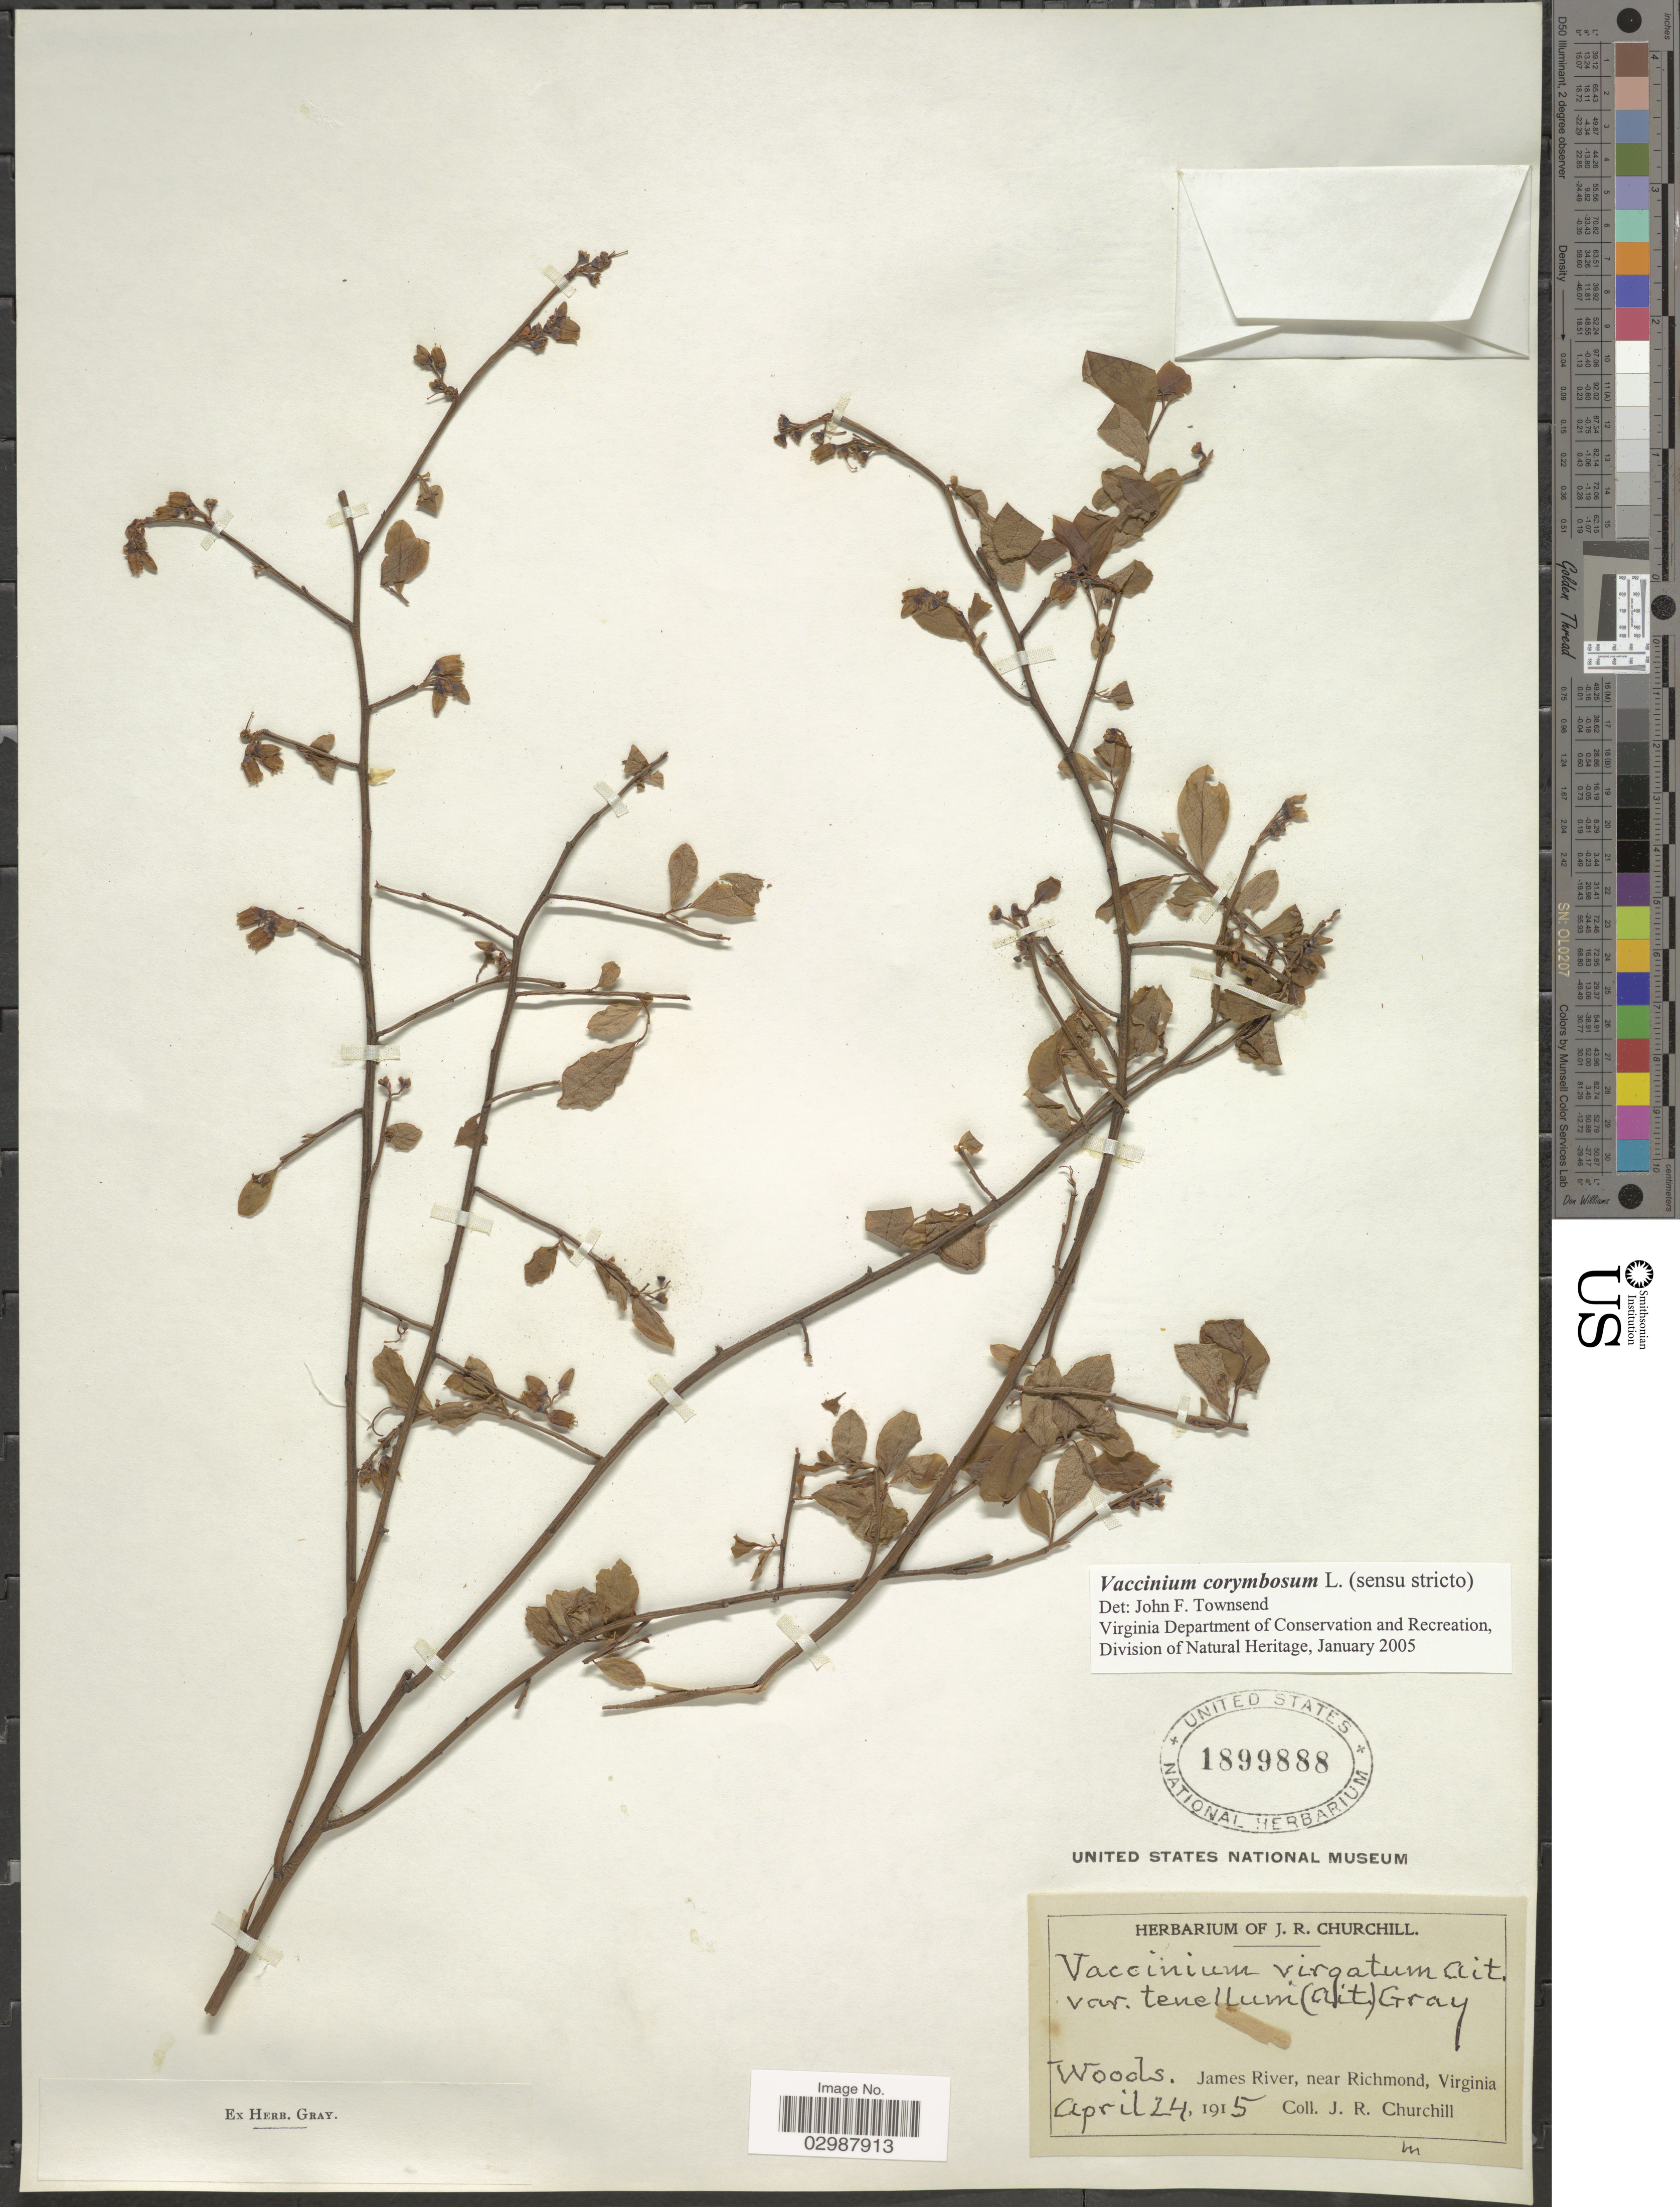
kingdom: Plantae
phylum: Tracheophyta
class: Magnoliopsida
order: Ericales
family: Ericaceae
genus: Vaccinium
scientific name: Vaccinium corymbosum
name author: L.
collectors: J. Churchill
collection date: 1915-04-24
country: United States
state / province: Virginia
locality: Woods, James River, near Richmond.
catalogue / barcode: US 1899888